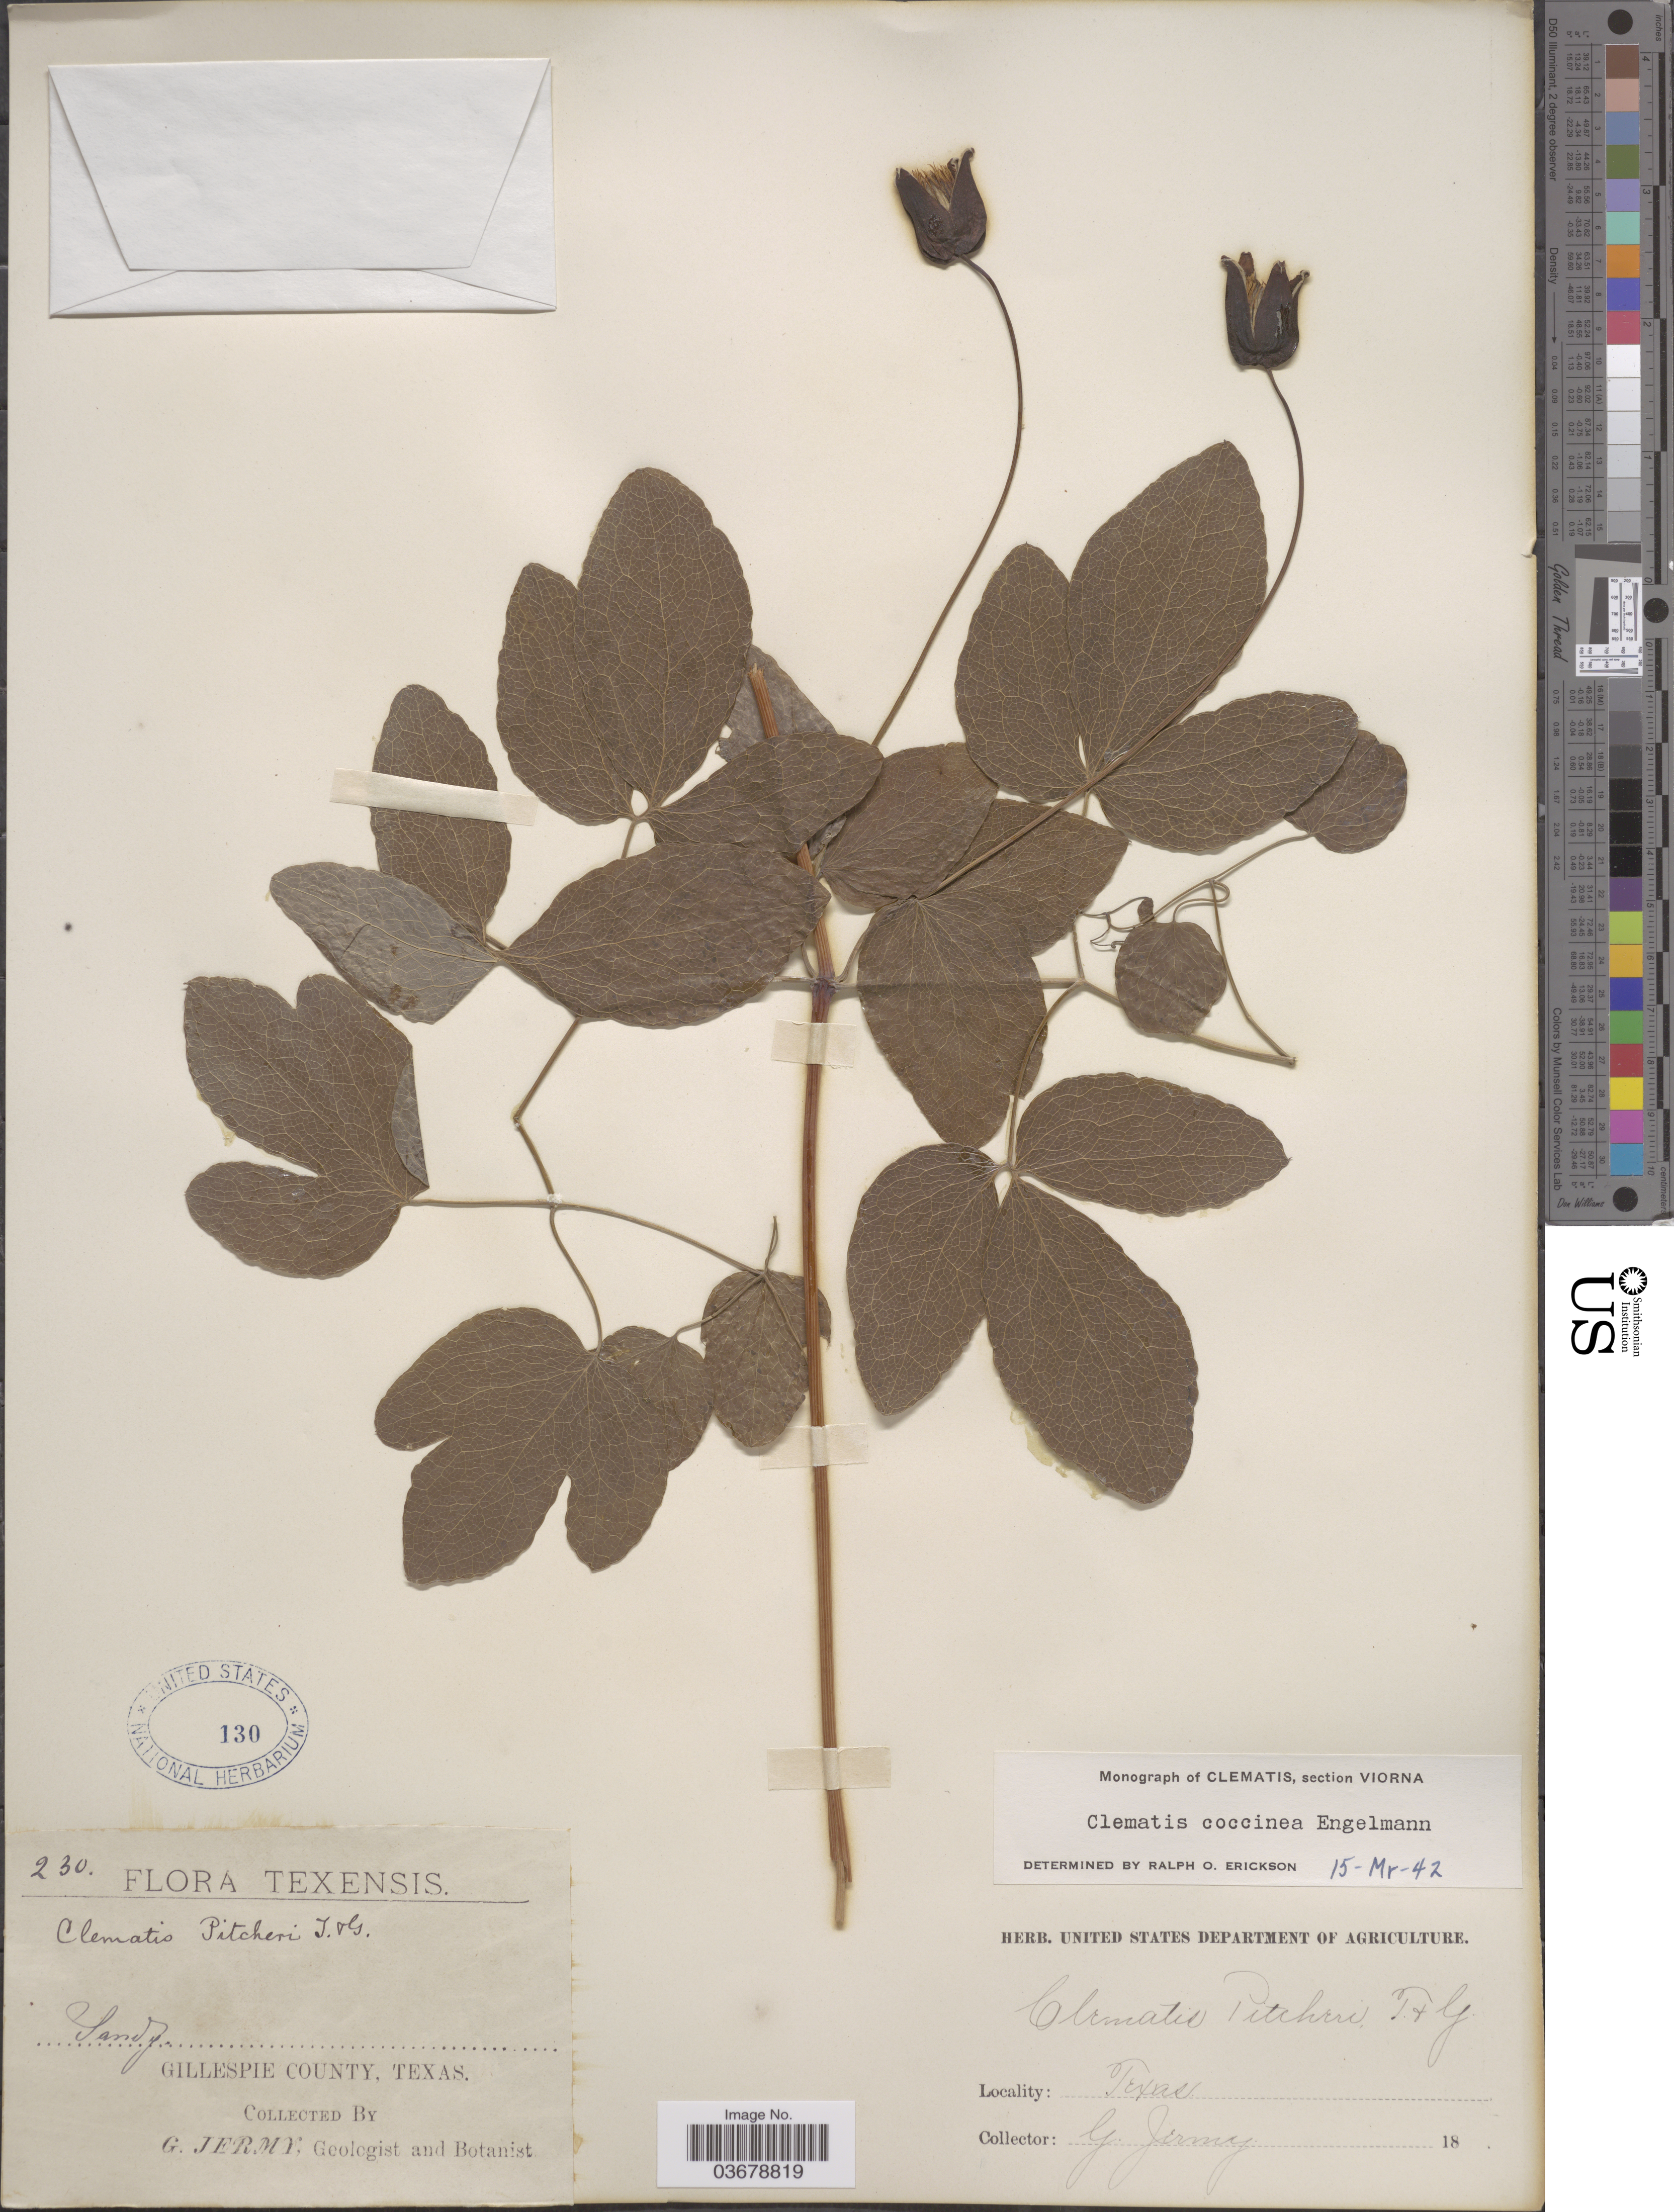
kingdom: Plantae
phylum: Tracheophyta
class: Magnoliopsida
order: Ranunculales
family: Ranunculaceae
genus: Clematis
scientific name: Clematis texensis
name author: Buckley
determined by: Strong, M. T., (US), Smithsonian Institution - National Museum of Natural History (UNITED STATES)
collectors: G. Jermy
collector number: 230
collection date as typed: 18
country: United States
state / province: Texas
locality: Gillespie County.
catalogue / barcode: US 130